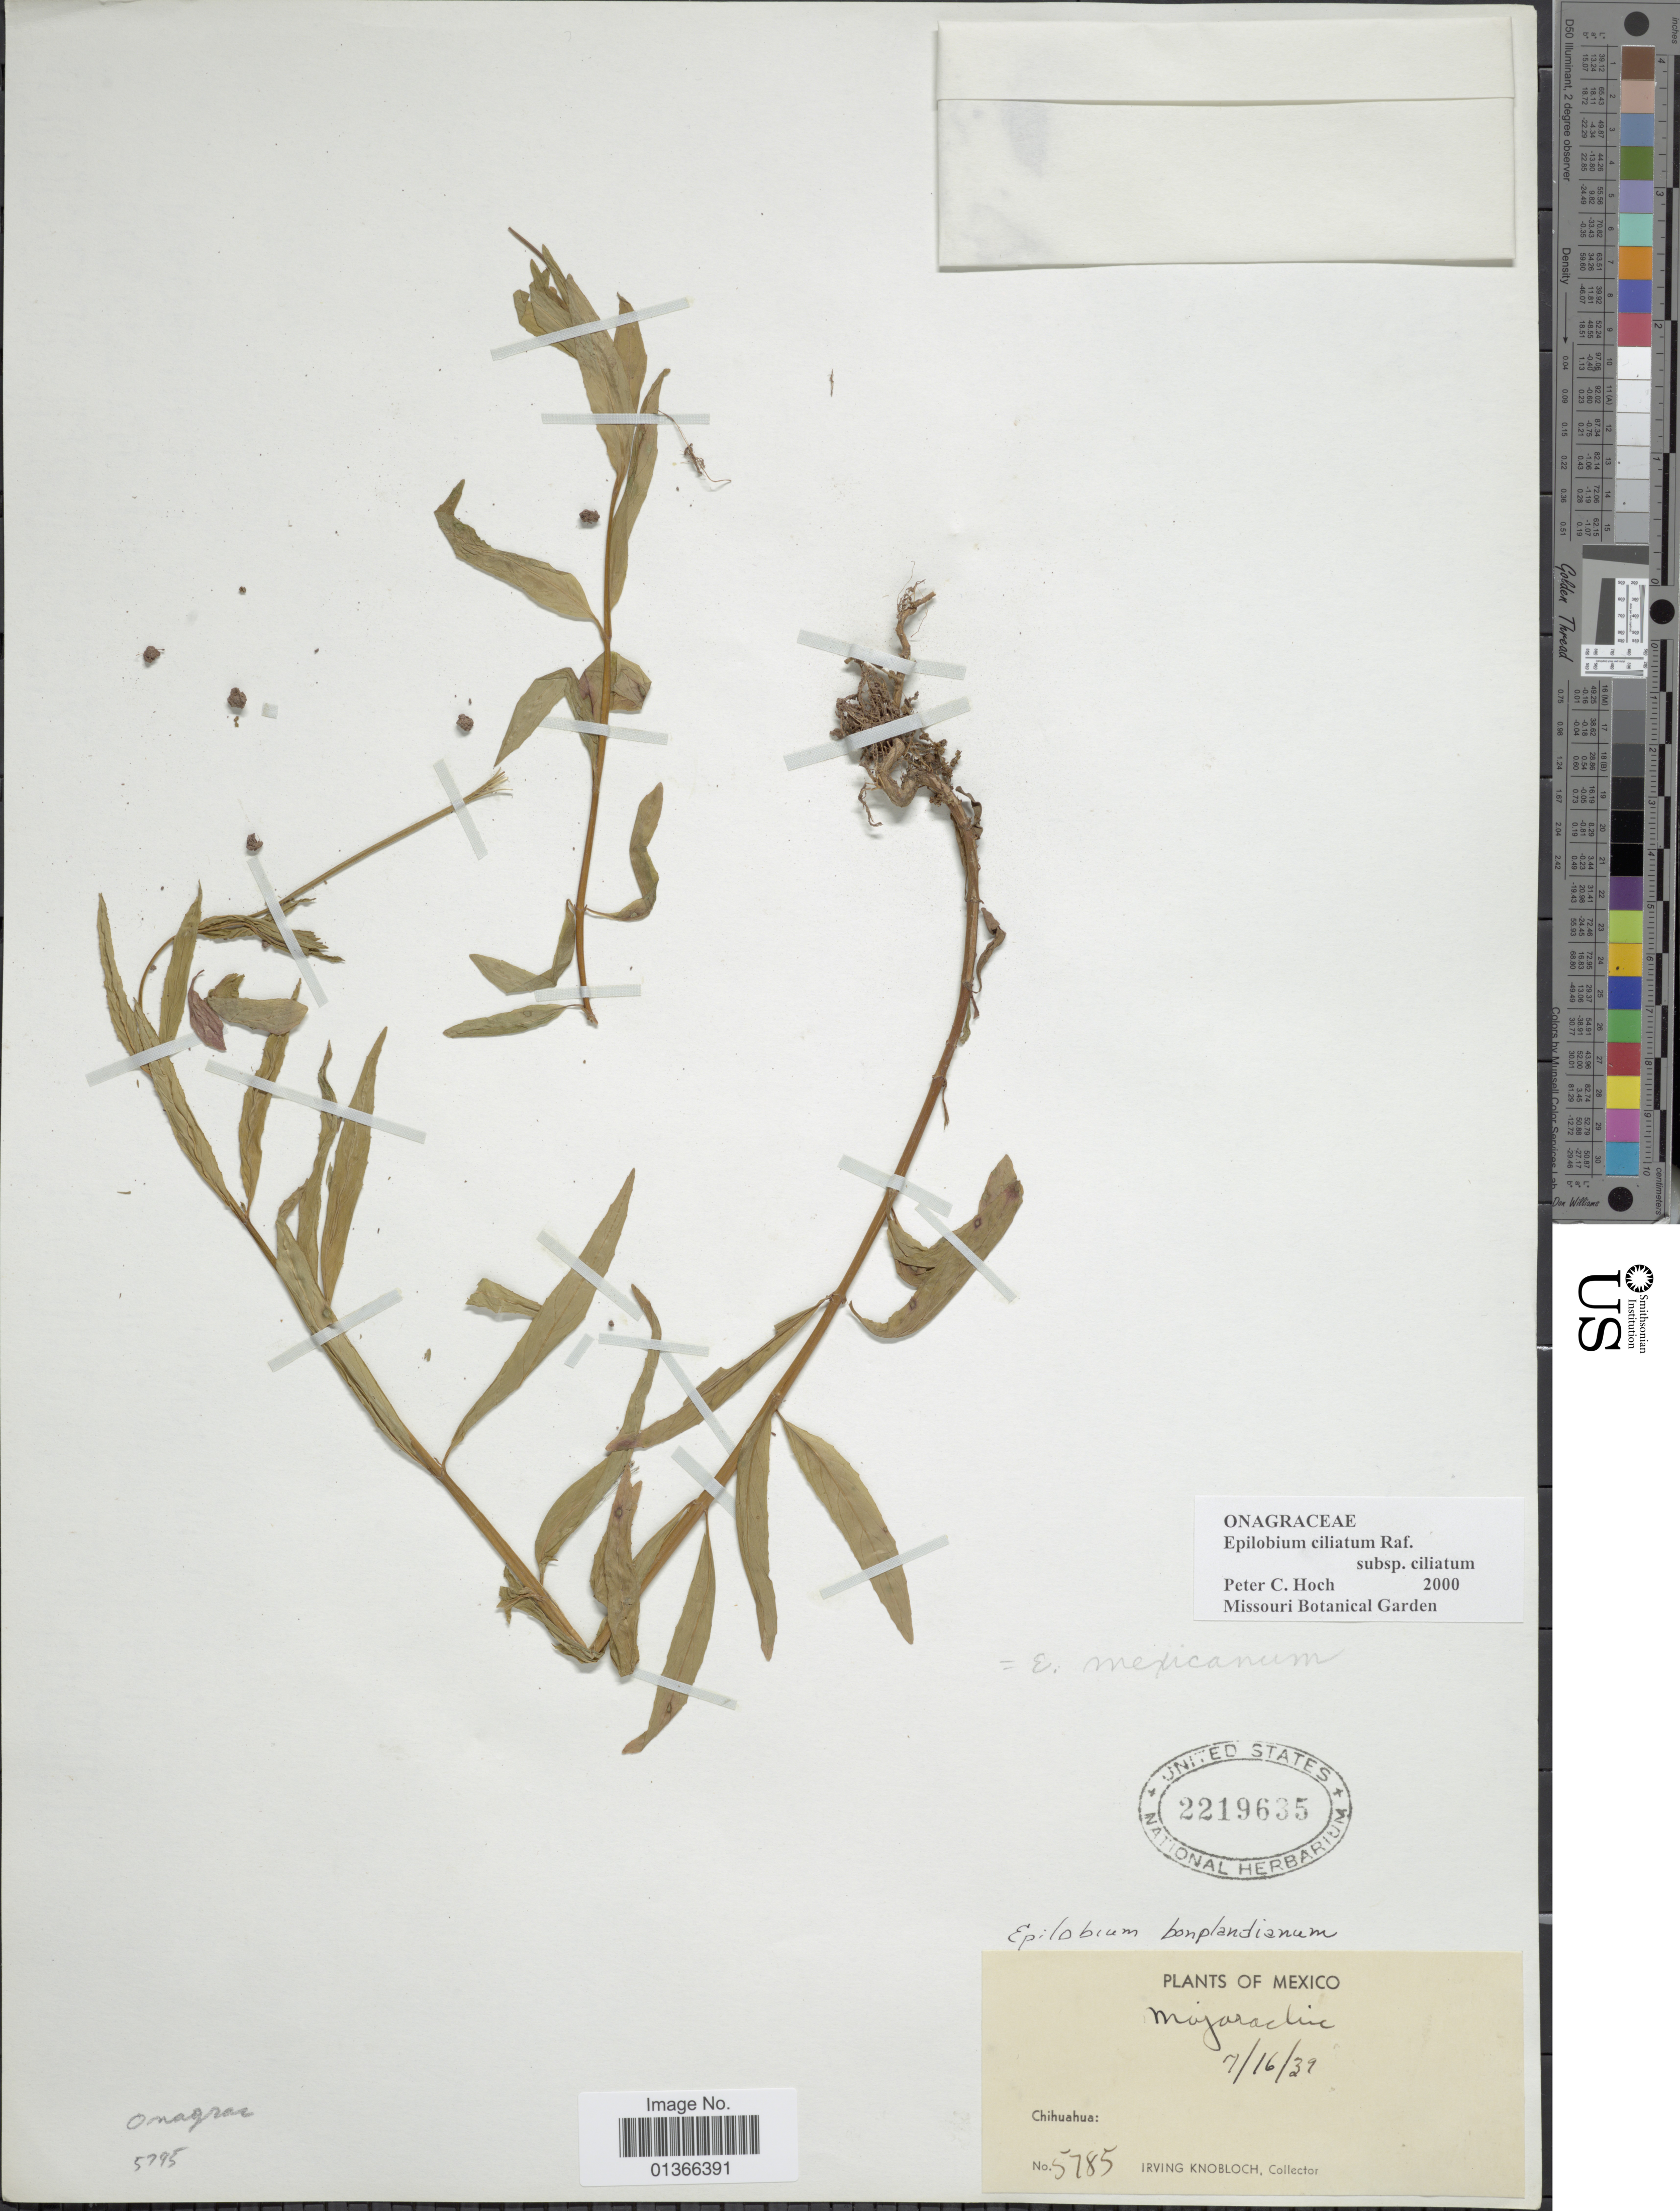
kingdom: Plantae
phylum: Tracheophyta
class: Magnoliopsida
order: Myrtales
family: Onagraceae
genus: Epilobium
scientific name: Epilobium ciliatum subsp. ciliatum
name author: Raf.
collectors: I. W. Knobloch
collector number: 5785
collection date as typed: Transcribed d/m/y: 16/7/39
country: Mexico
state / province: Chihuahua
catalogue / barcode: US 2219635